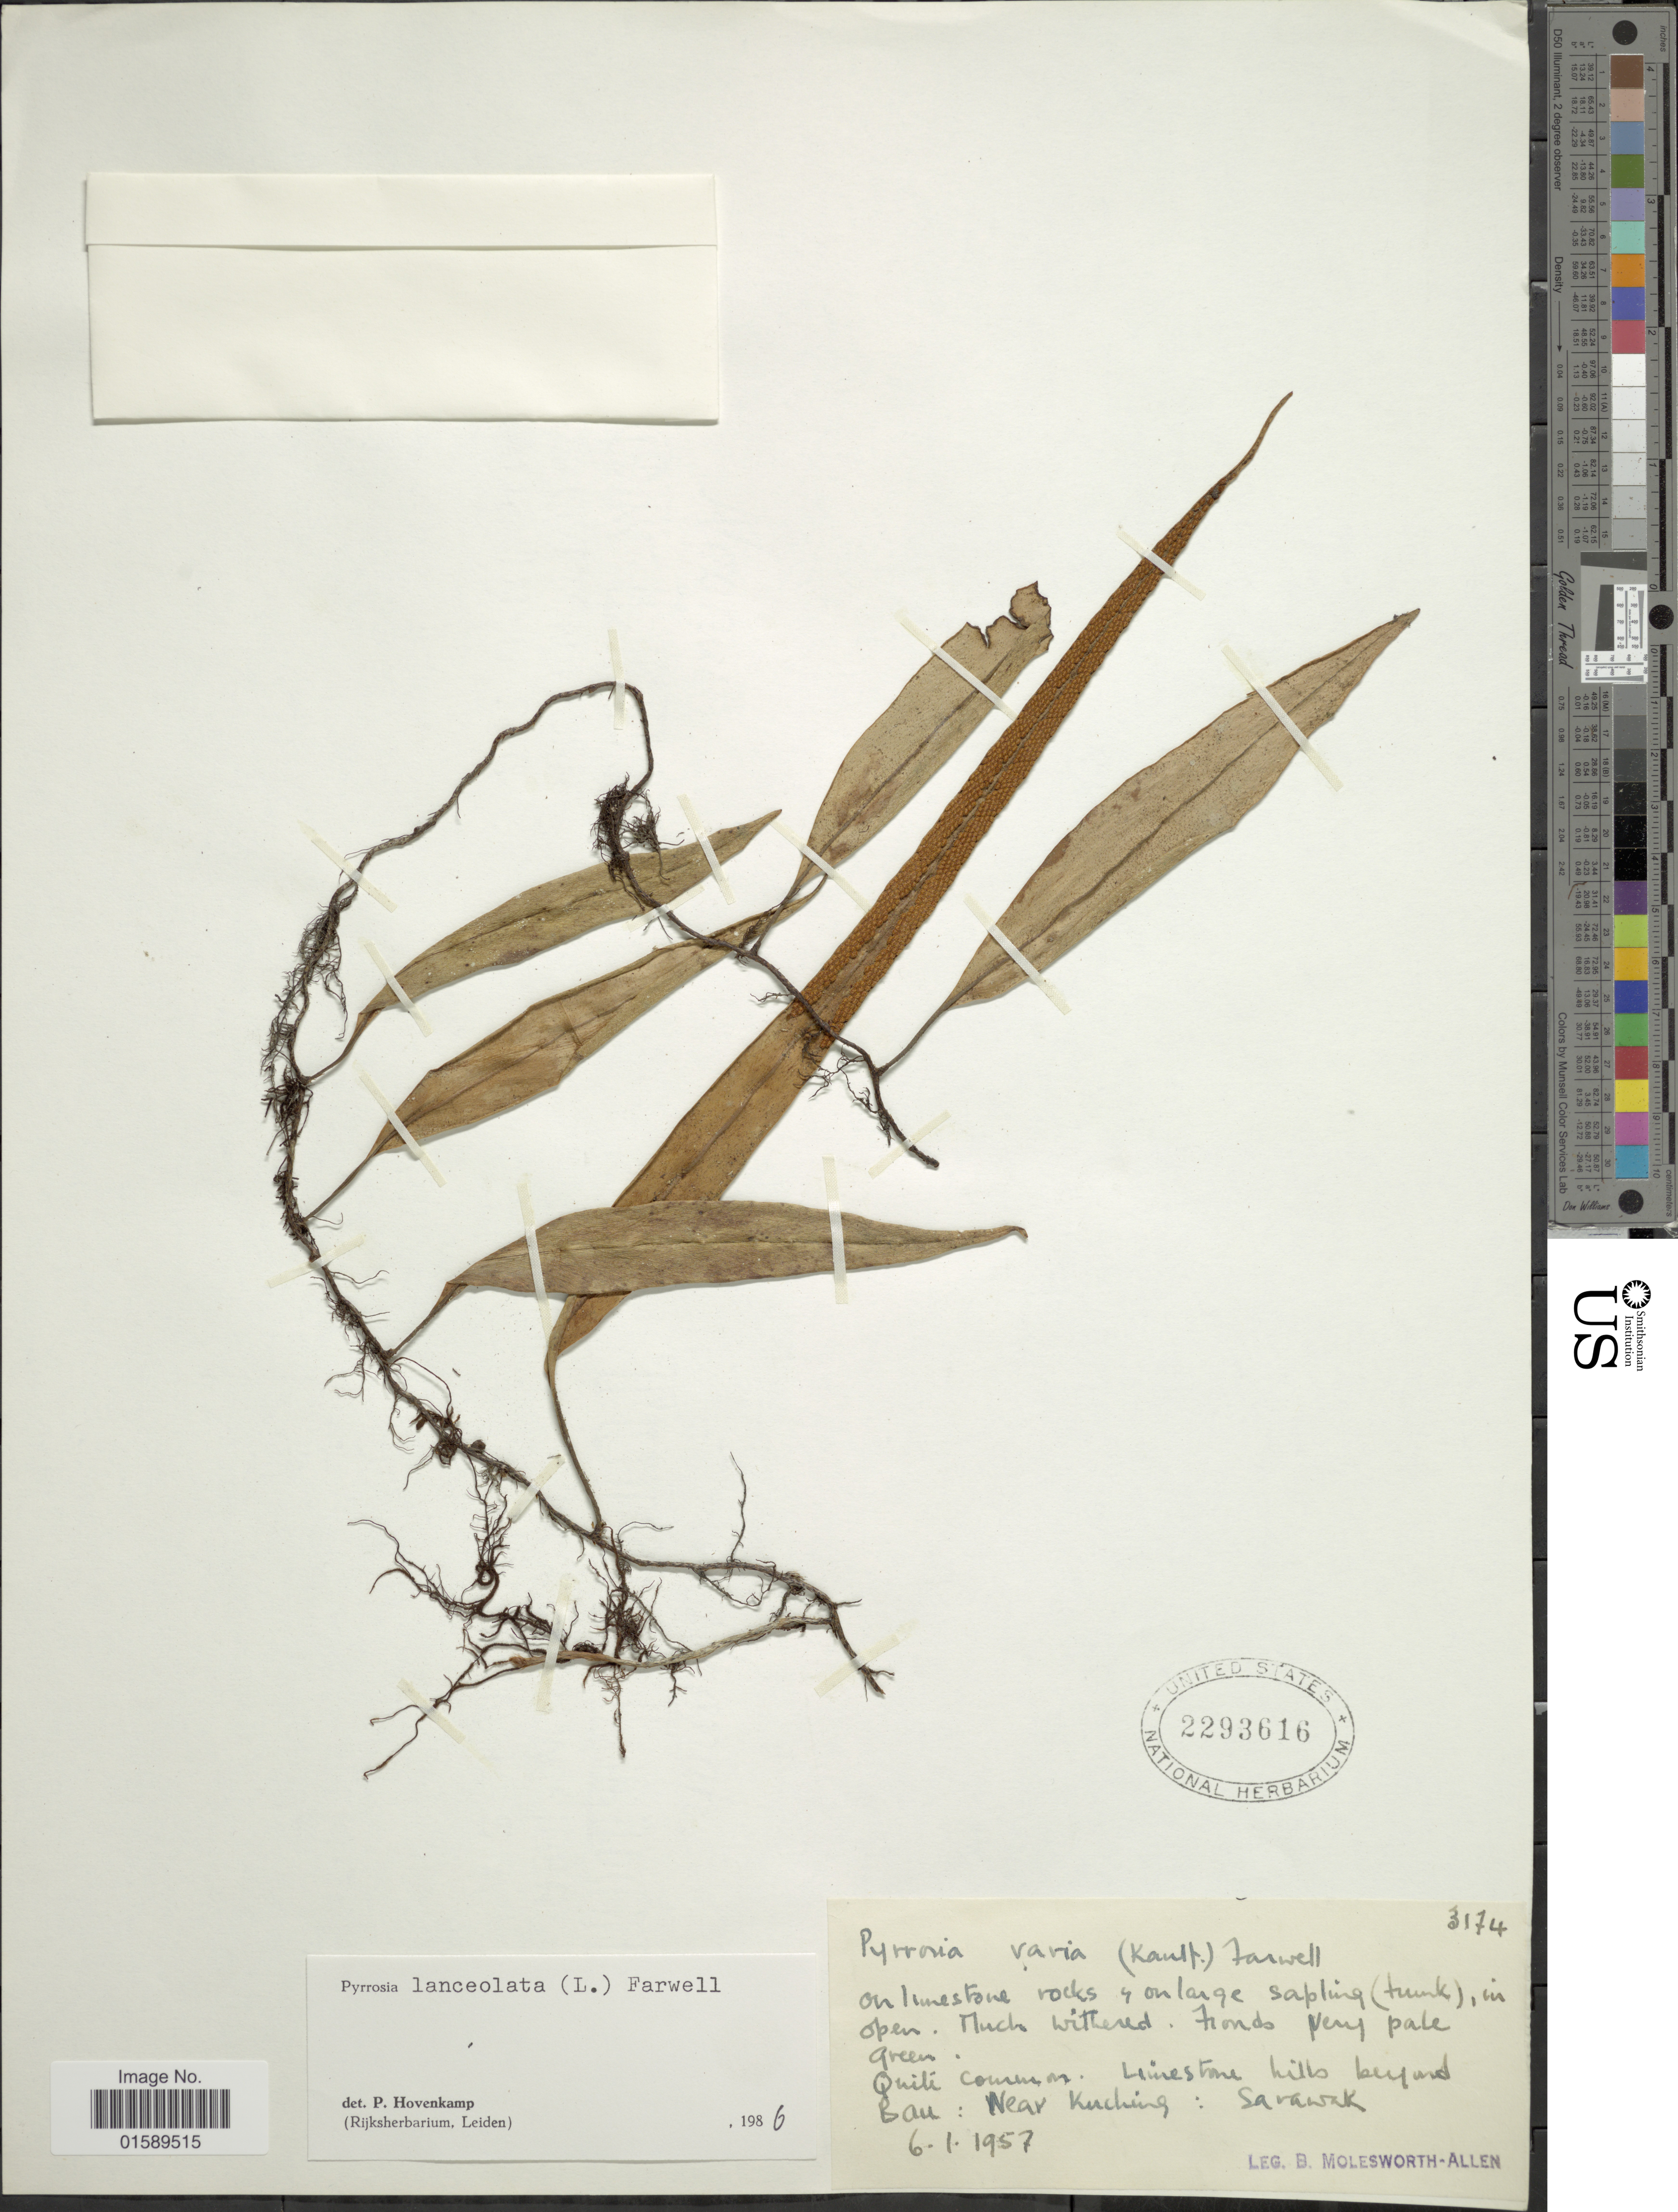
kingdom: Plantae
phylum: Tracheophyta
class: Polypodiopsida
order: Polypodiales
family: Polypodiaceae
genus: Pyrrosia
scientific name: Pyrrosia lanceolata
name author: (L.) Farw.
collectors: B. E. G. Molesworth-Allen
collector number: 3174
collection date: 1957-01-06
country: Malaysia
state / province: Sarawak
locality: Limestone hills beyond Bau: Near Kuching; Sarawak.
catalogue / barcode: US 2293616